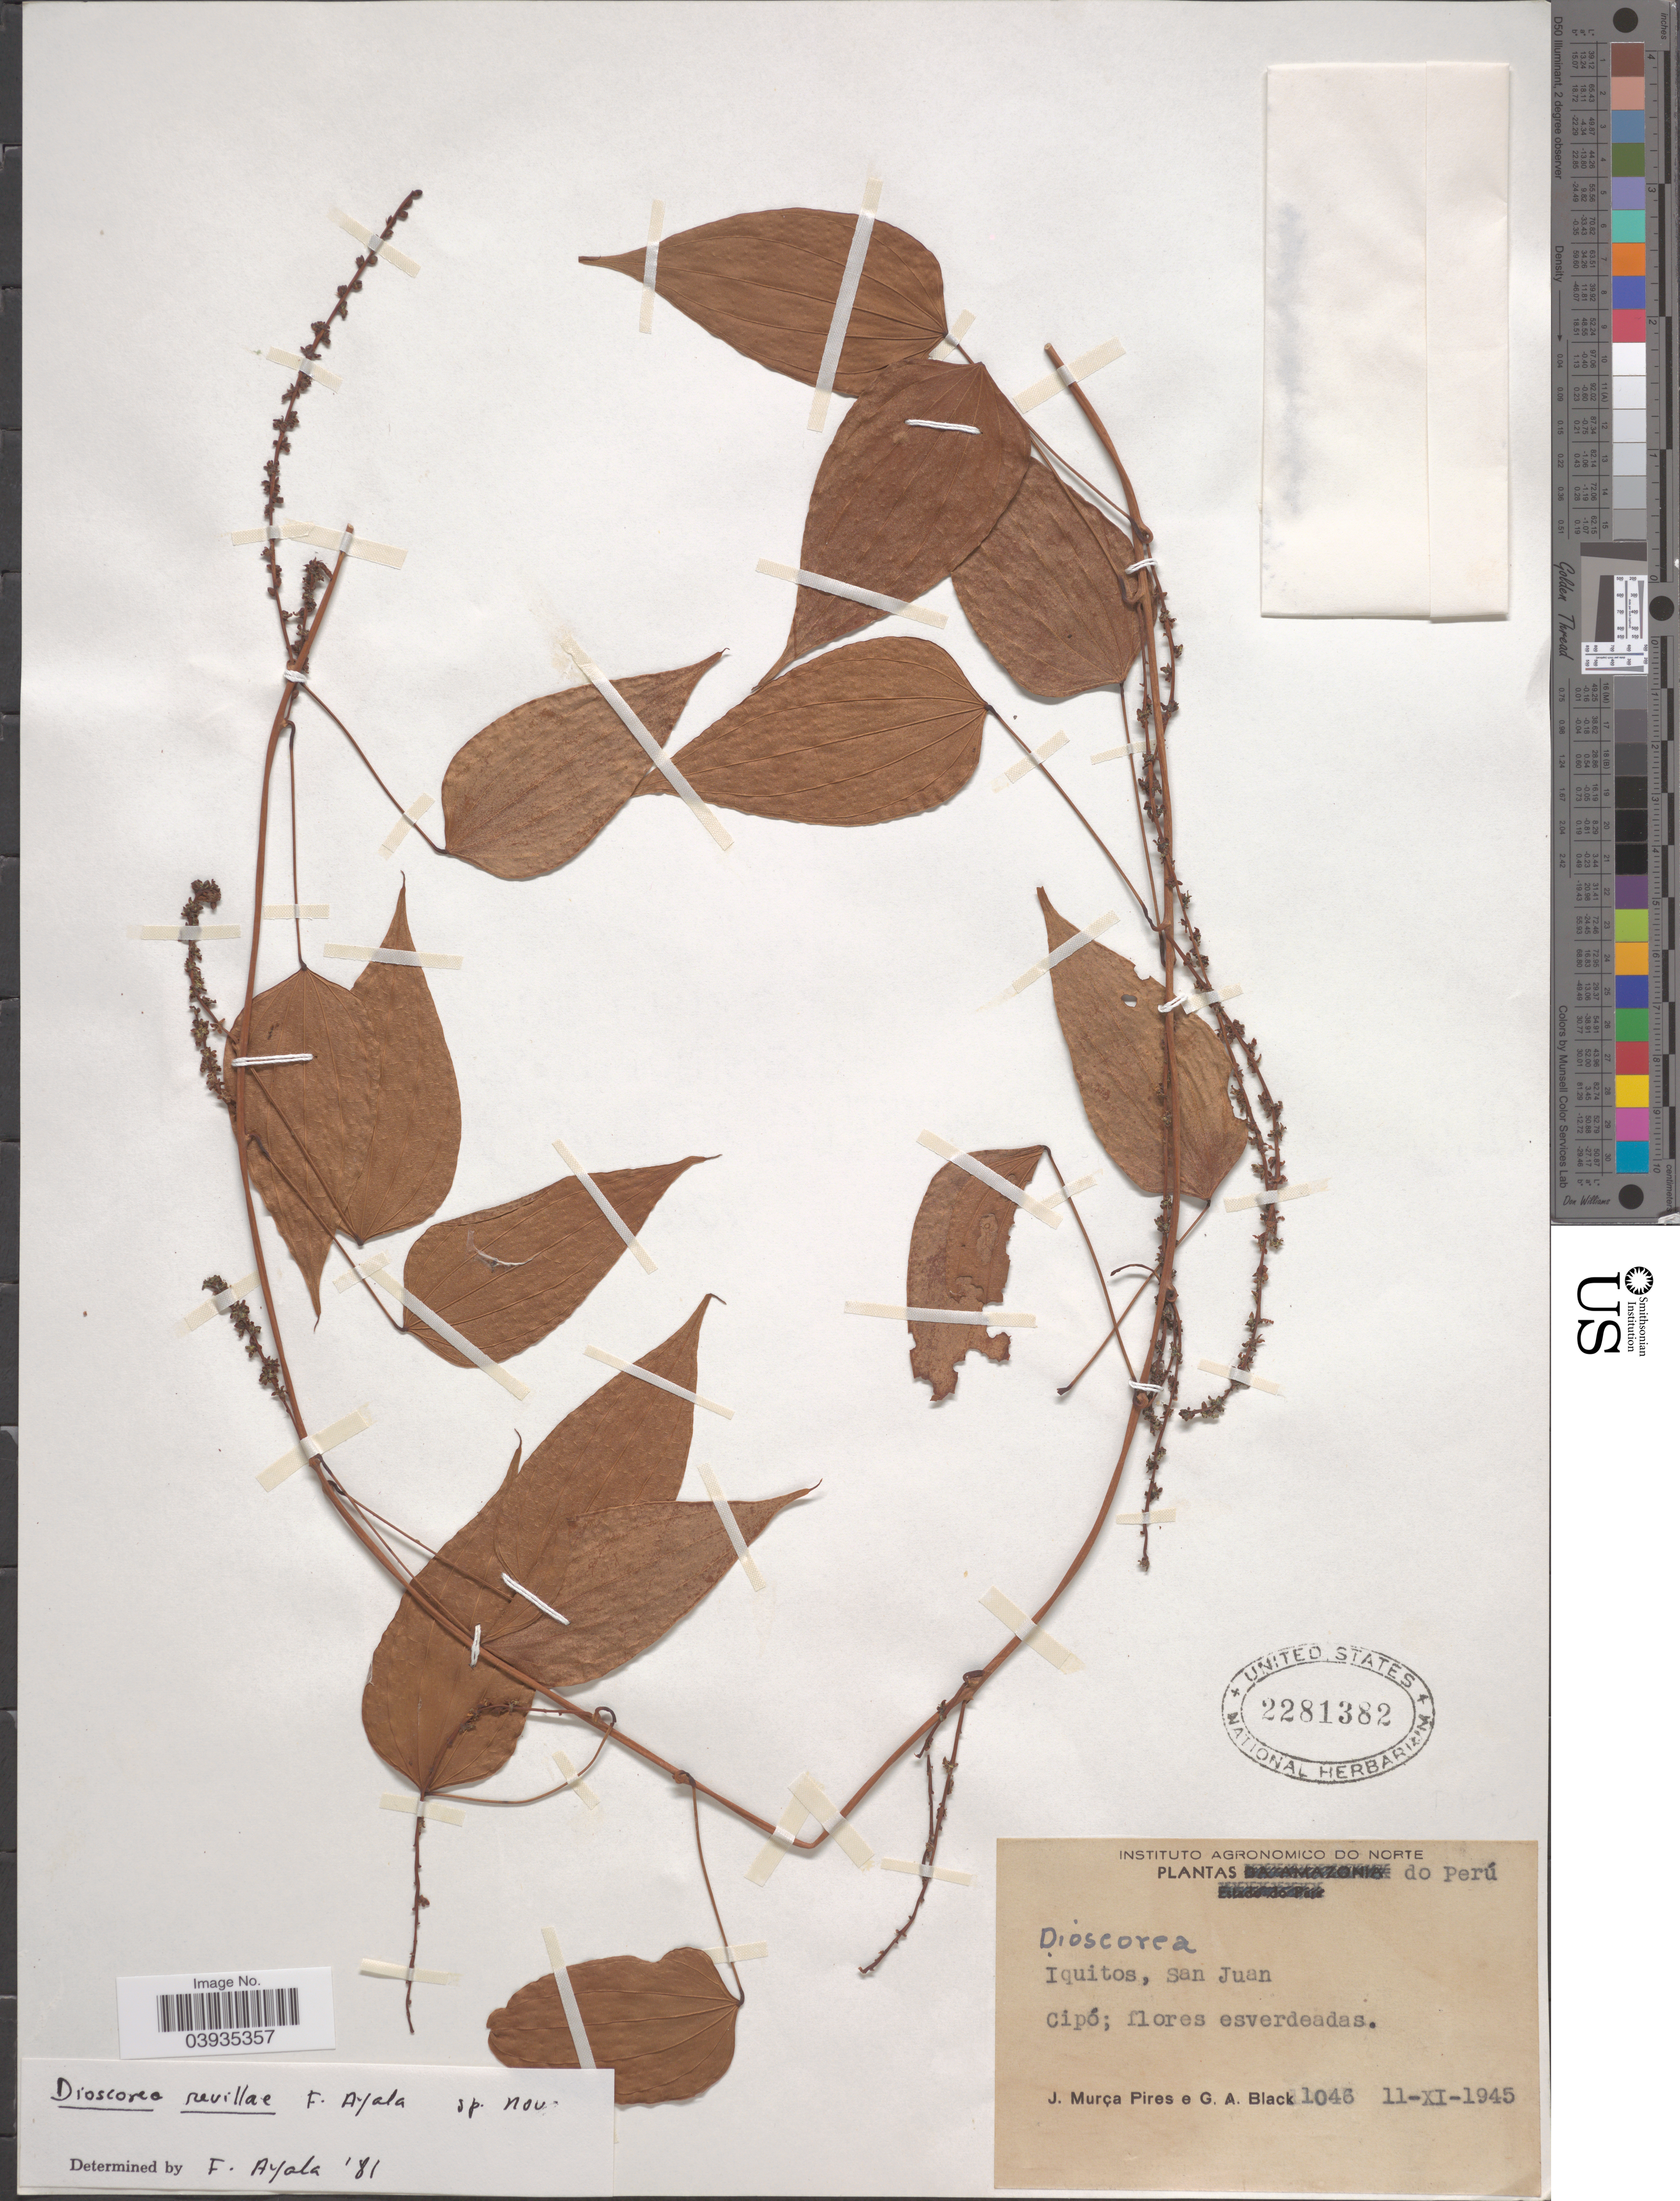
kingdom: Plantae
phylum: Tracheophyta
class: Liliopsida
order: Dioscoreales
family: Dioscoreaceae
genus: Dioscorea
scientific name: Dioscorea revillae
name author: Ayala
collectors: J. M. Pires & G. A. Black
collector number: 1046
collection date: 1945-11-11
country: Peru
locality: Iquitos, San Juan.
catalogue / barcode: US 2281382